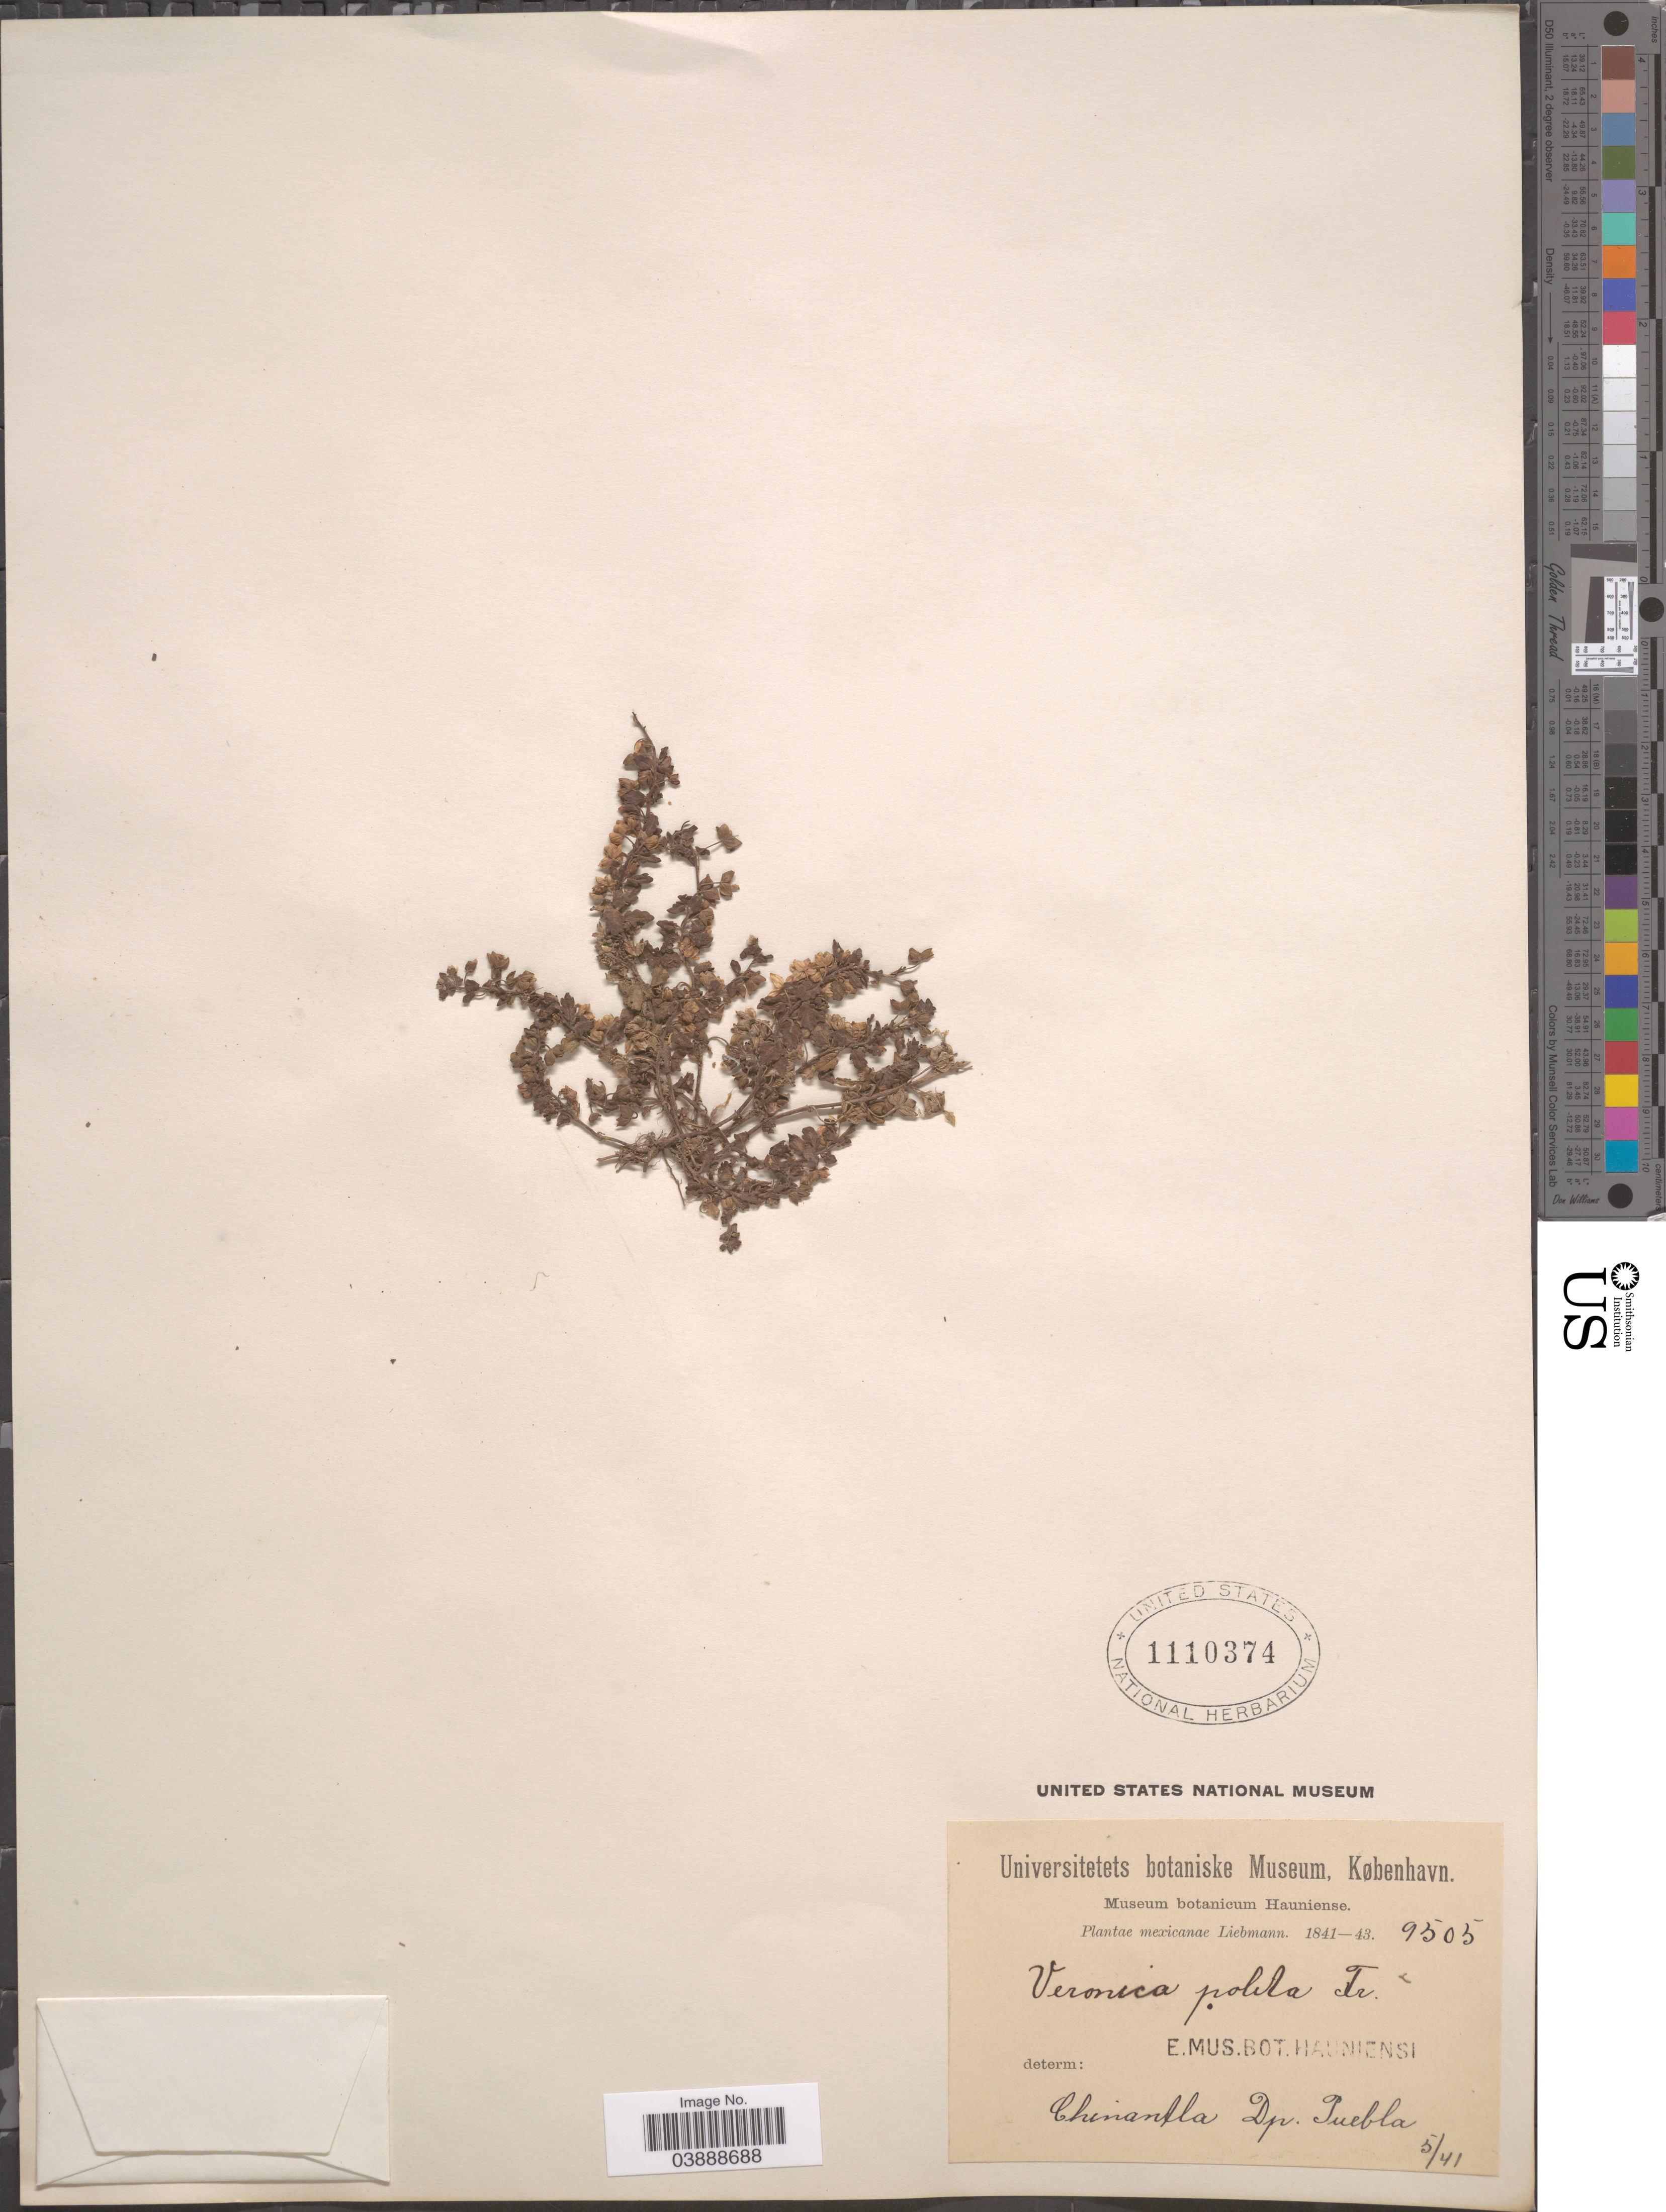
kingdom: Plantae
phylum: Tracheophyta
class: Magnoliopsida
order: Lamiales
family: Plantaginaceae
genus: Veronica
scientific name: Veronica polita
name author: Fr.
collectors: Liebmann, --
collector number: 9505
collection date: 1841-05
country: Mexico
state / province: Puebla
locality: Chinantla Dp. Puebla.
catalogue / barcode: US 1110374